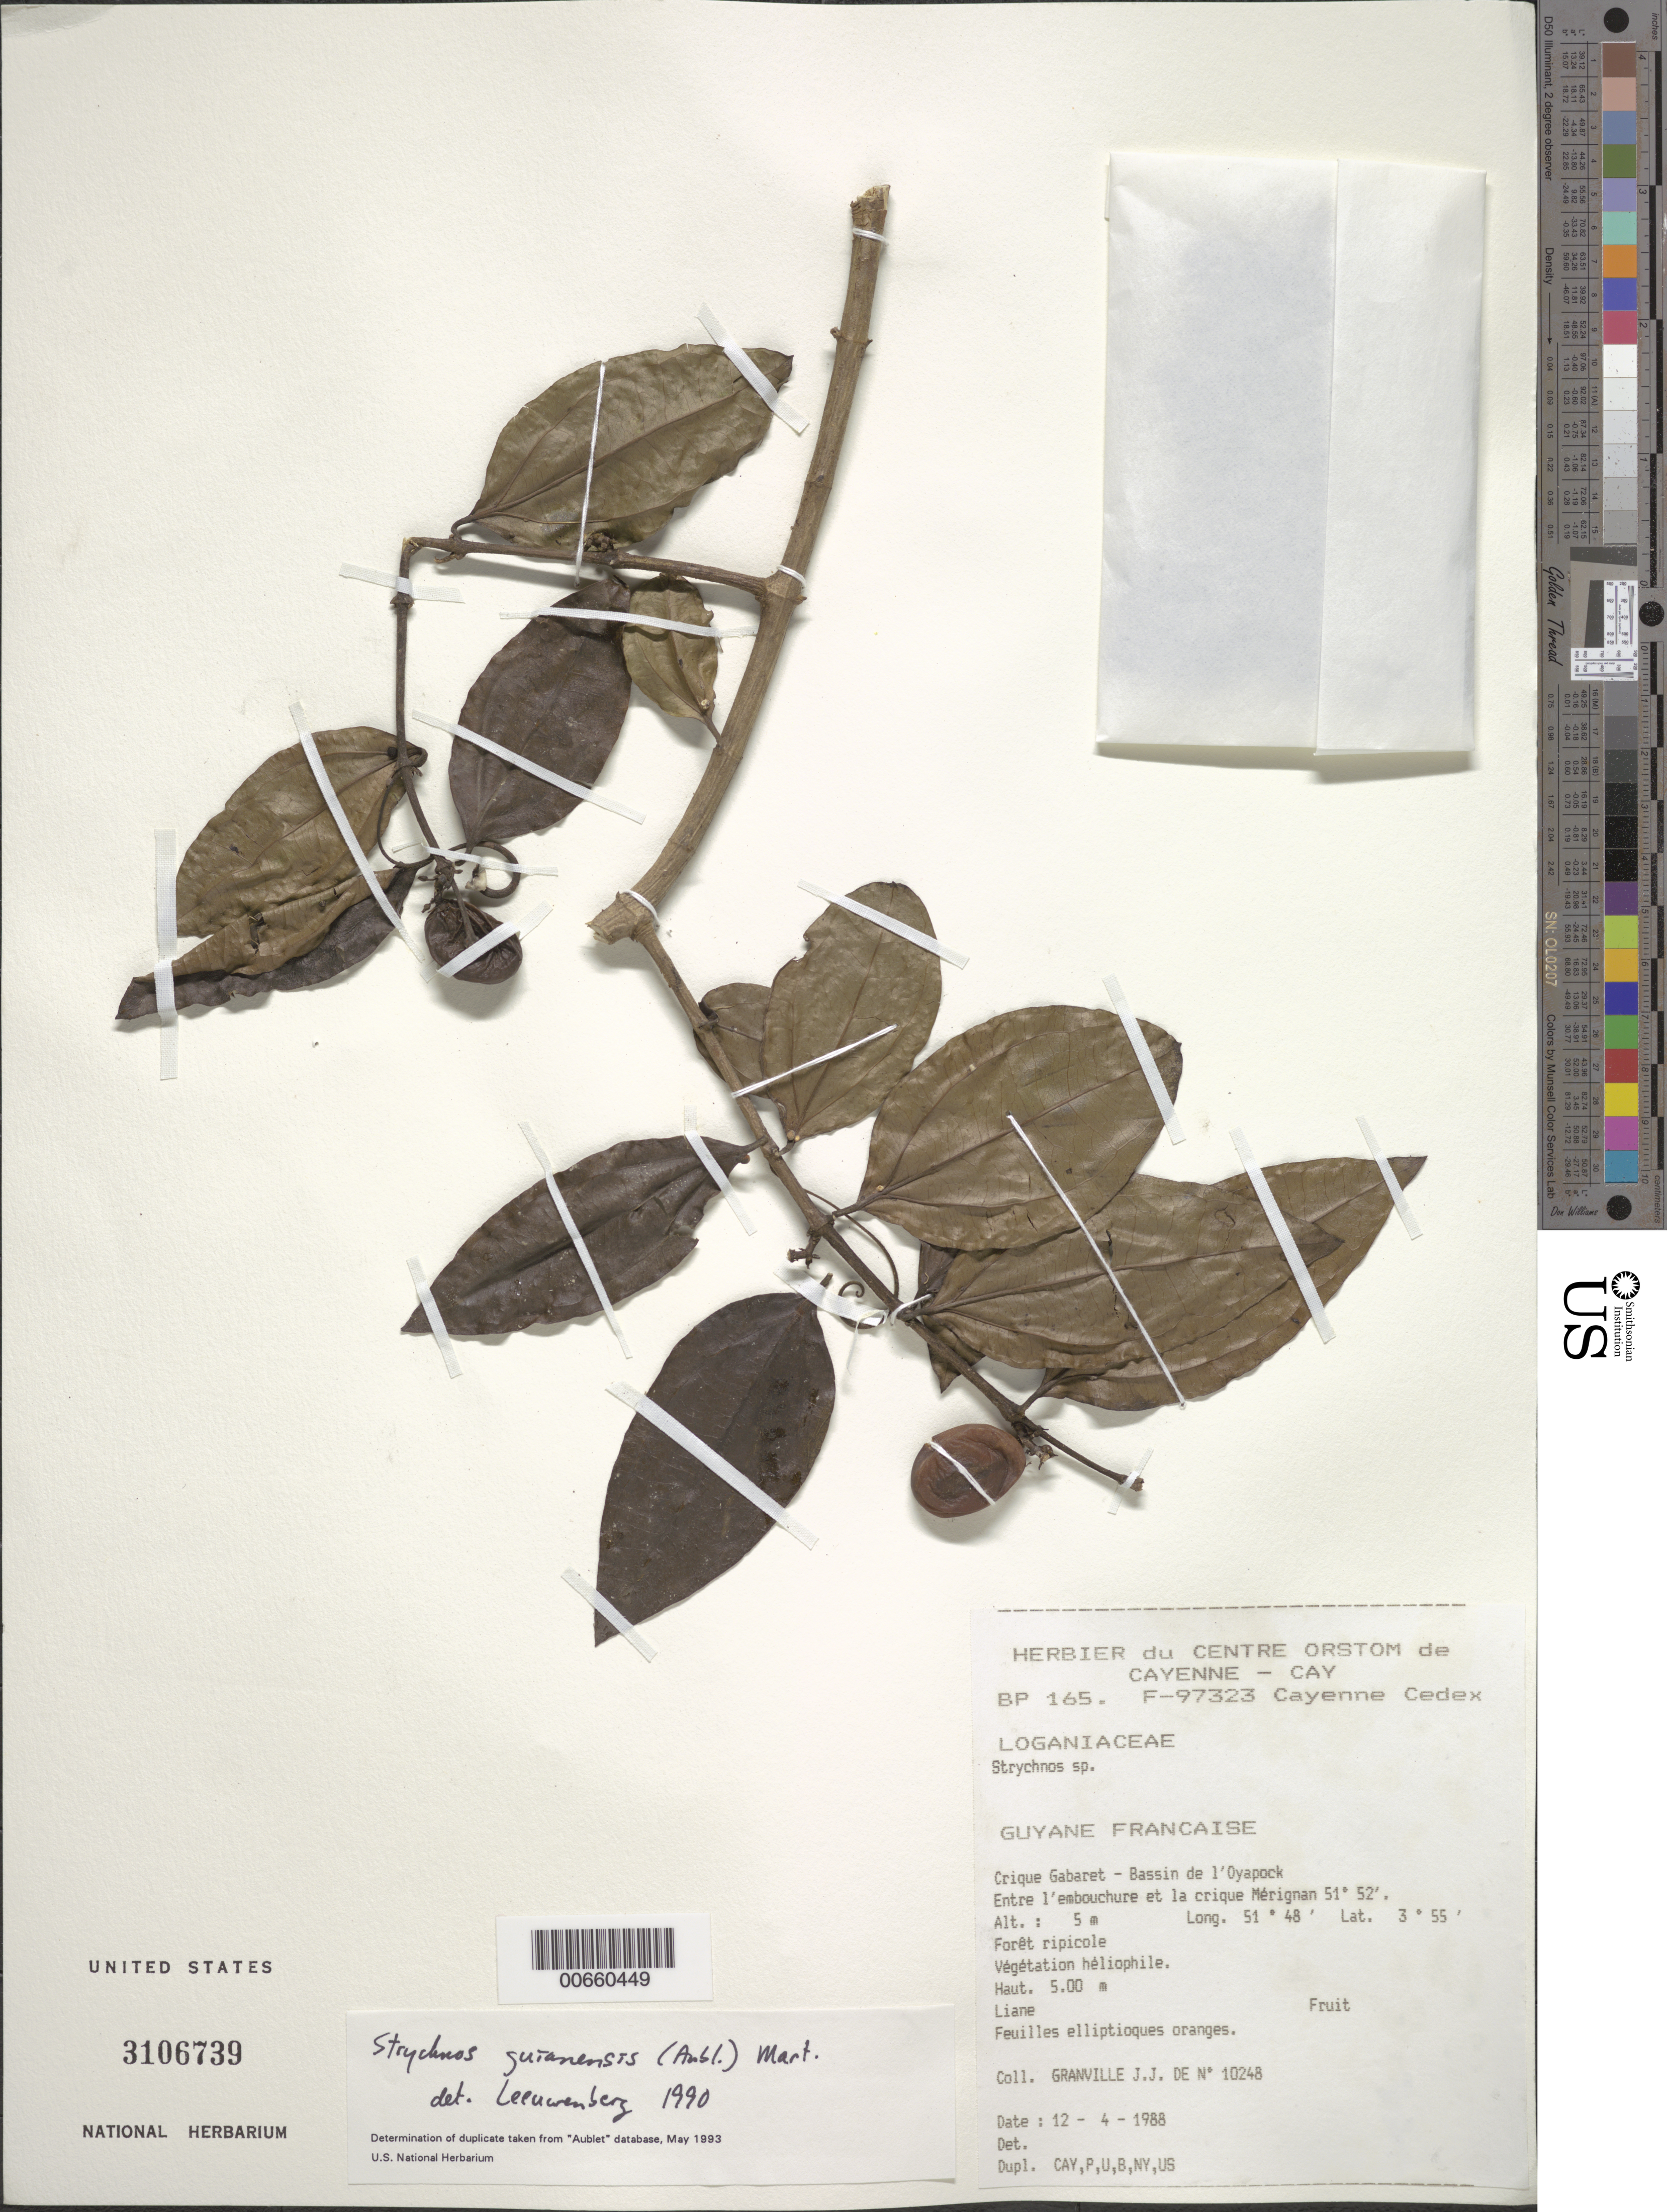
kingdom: Plantae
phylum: Tracheophyta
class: Magnoliopsida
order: Gentianales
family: Loganiaceae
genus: Strychnos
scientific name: Strychnos guianensis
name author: (Aubl.) Mart.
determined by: Leeuwenberg, A. J. M.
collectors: J.-J. de Granville et al.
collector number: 10248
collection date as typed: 12-Apr-88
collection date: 1988-04-12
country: French Guiana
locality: Crique Gabaret, Bassin de l'Oyapock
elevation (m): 5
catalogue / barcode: US 3196739